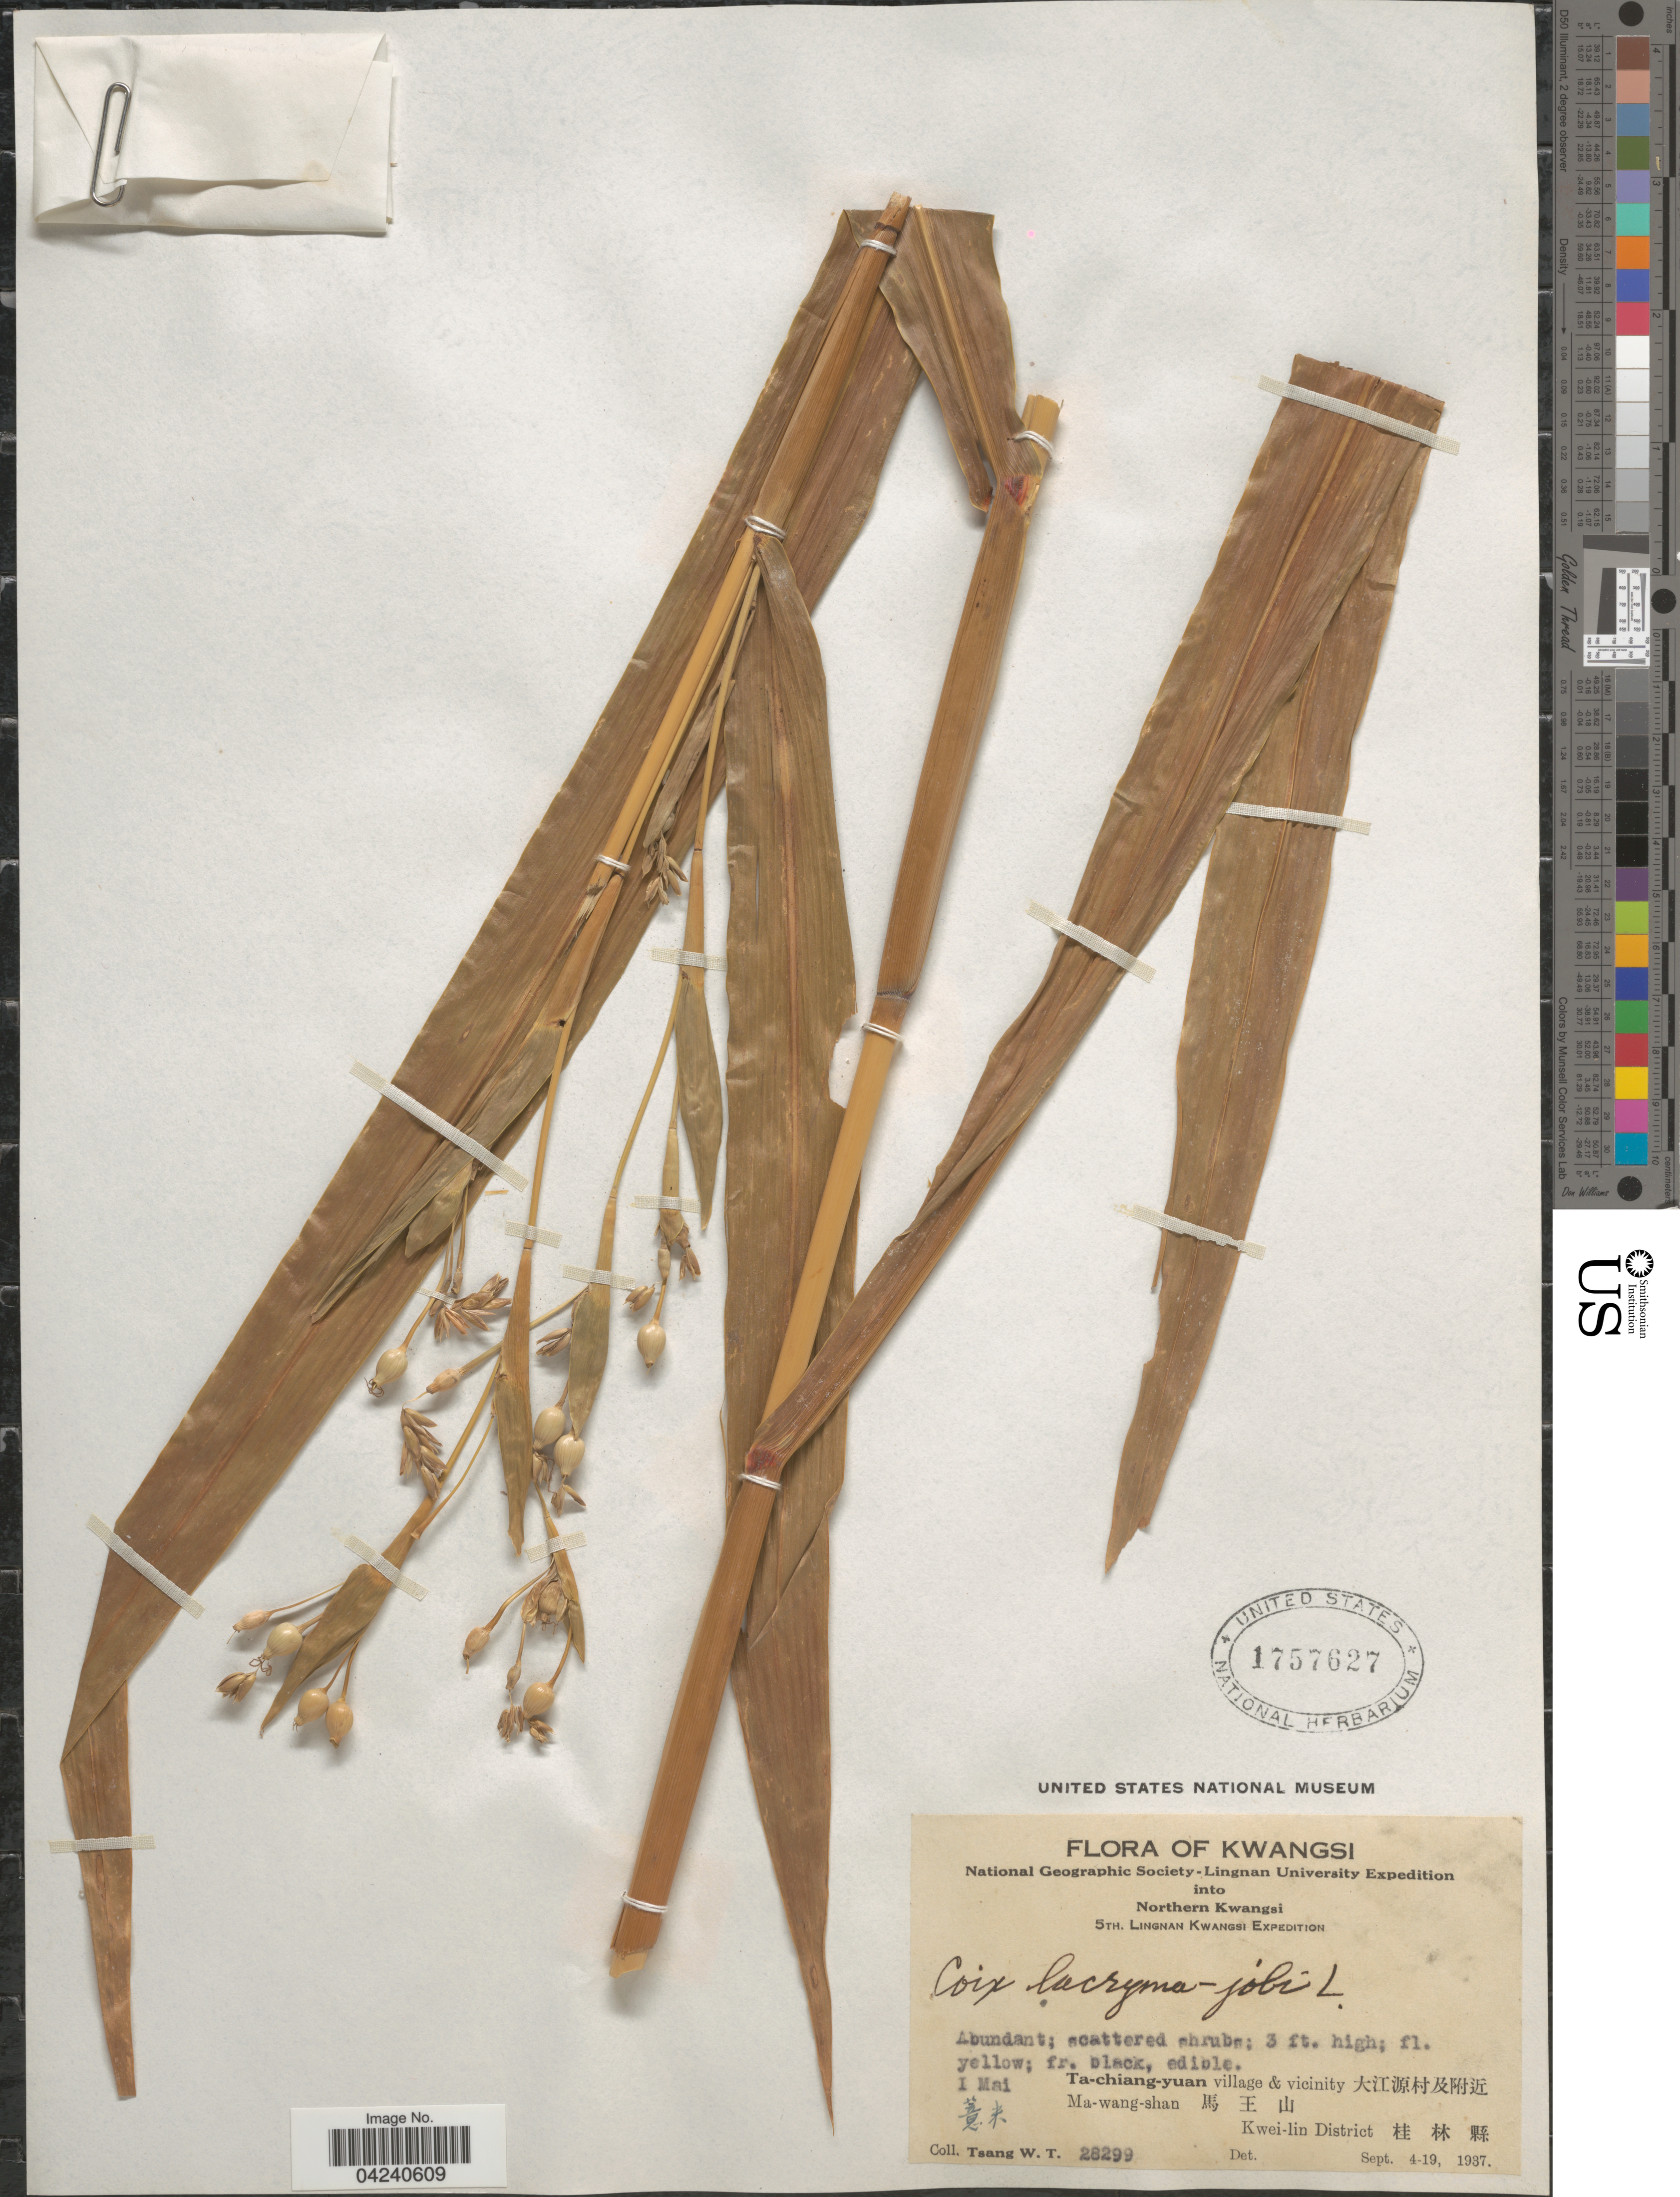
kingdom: Plantae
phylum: Tracheophyta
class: Liliopsida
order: Poales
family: Poaceae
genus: Coix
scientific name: Coix lacryma-jobi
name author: L.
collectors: W. T. Tsang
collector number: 28299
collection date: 1937-09-04/1937-09-19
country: China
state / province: Guangxi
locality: Kwangsi. National Geographic Society-Lingnan University Expedition into Northern Kwangsi. 5th. Lingnan Kwangsi Expedition. I Mai. Ta-chiang-yuan village & vicinity X. Ma-wang-shan X. Kwei-lin District X.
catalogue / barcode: US 1757627